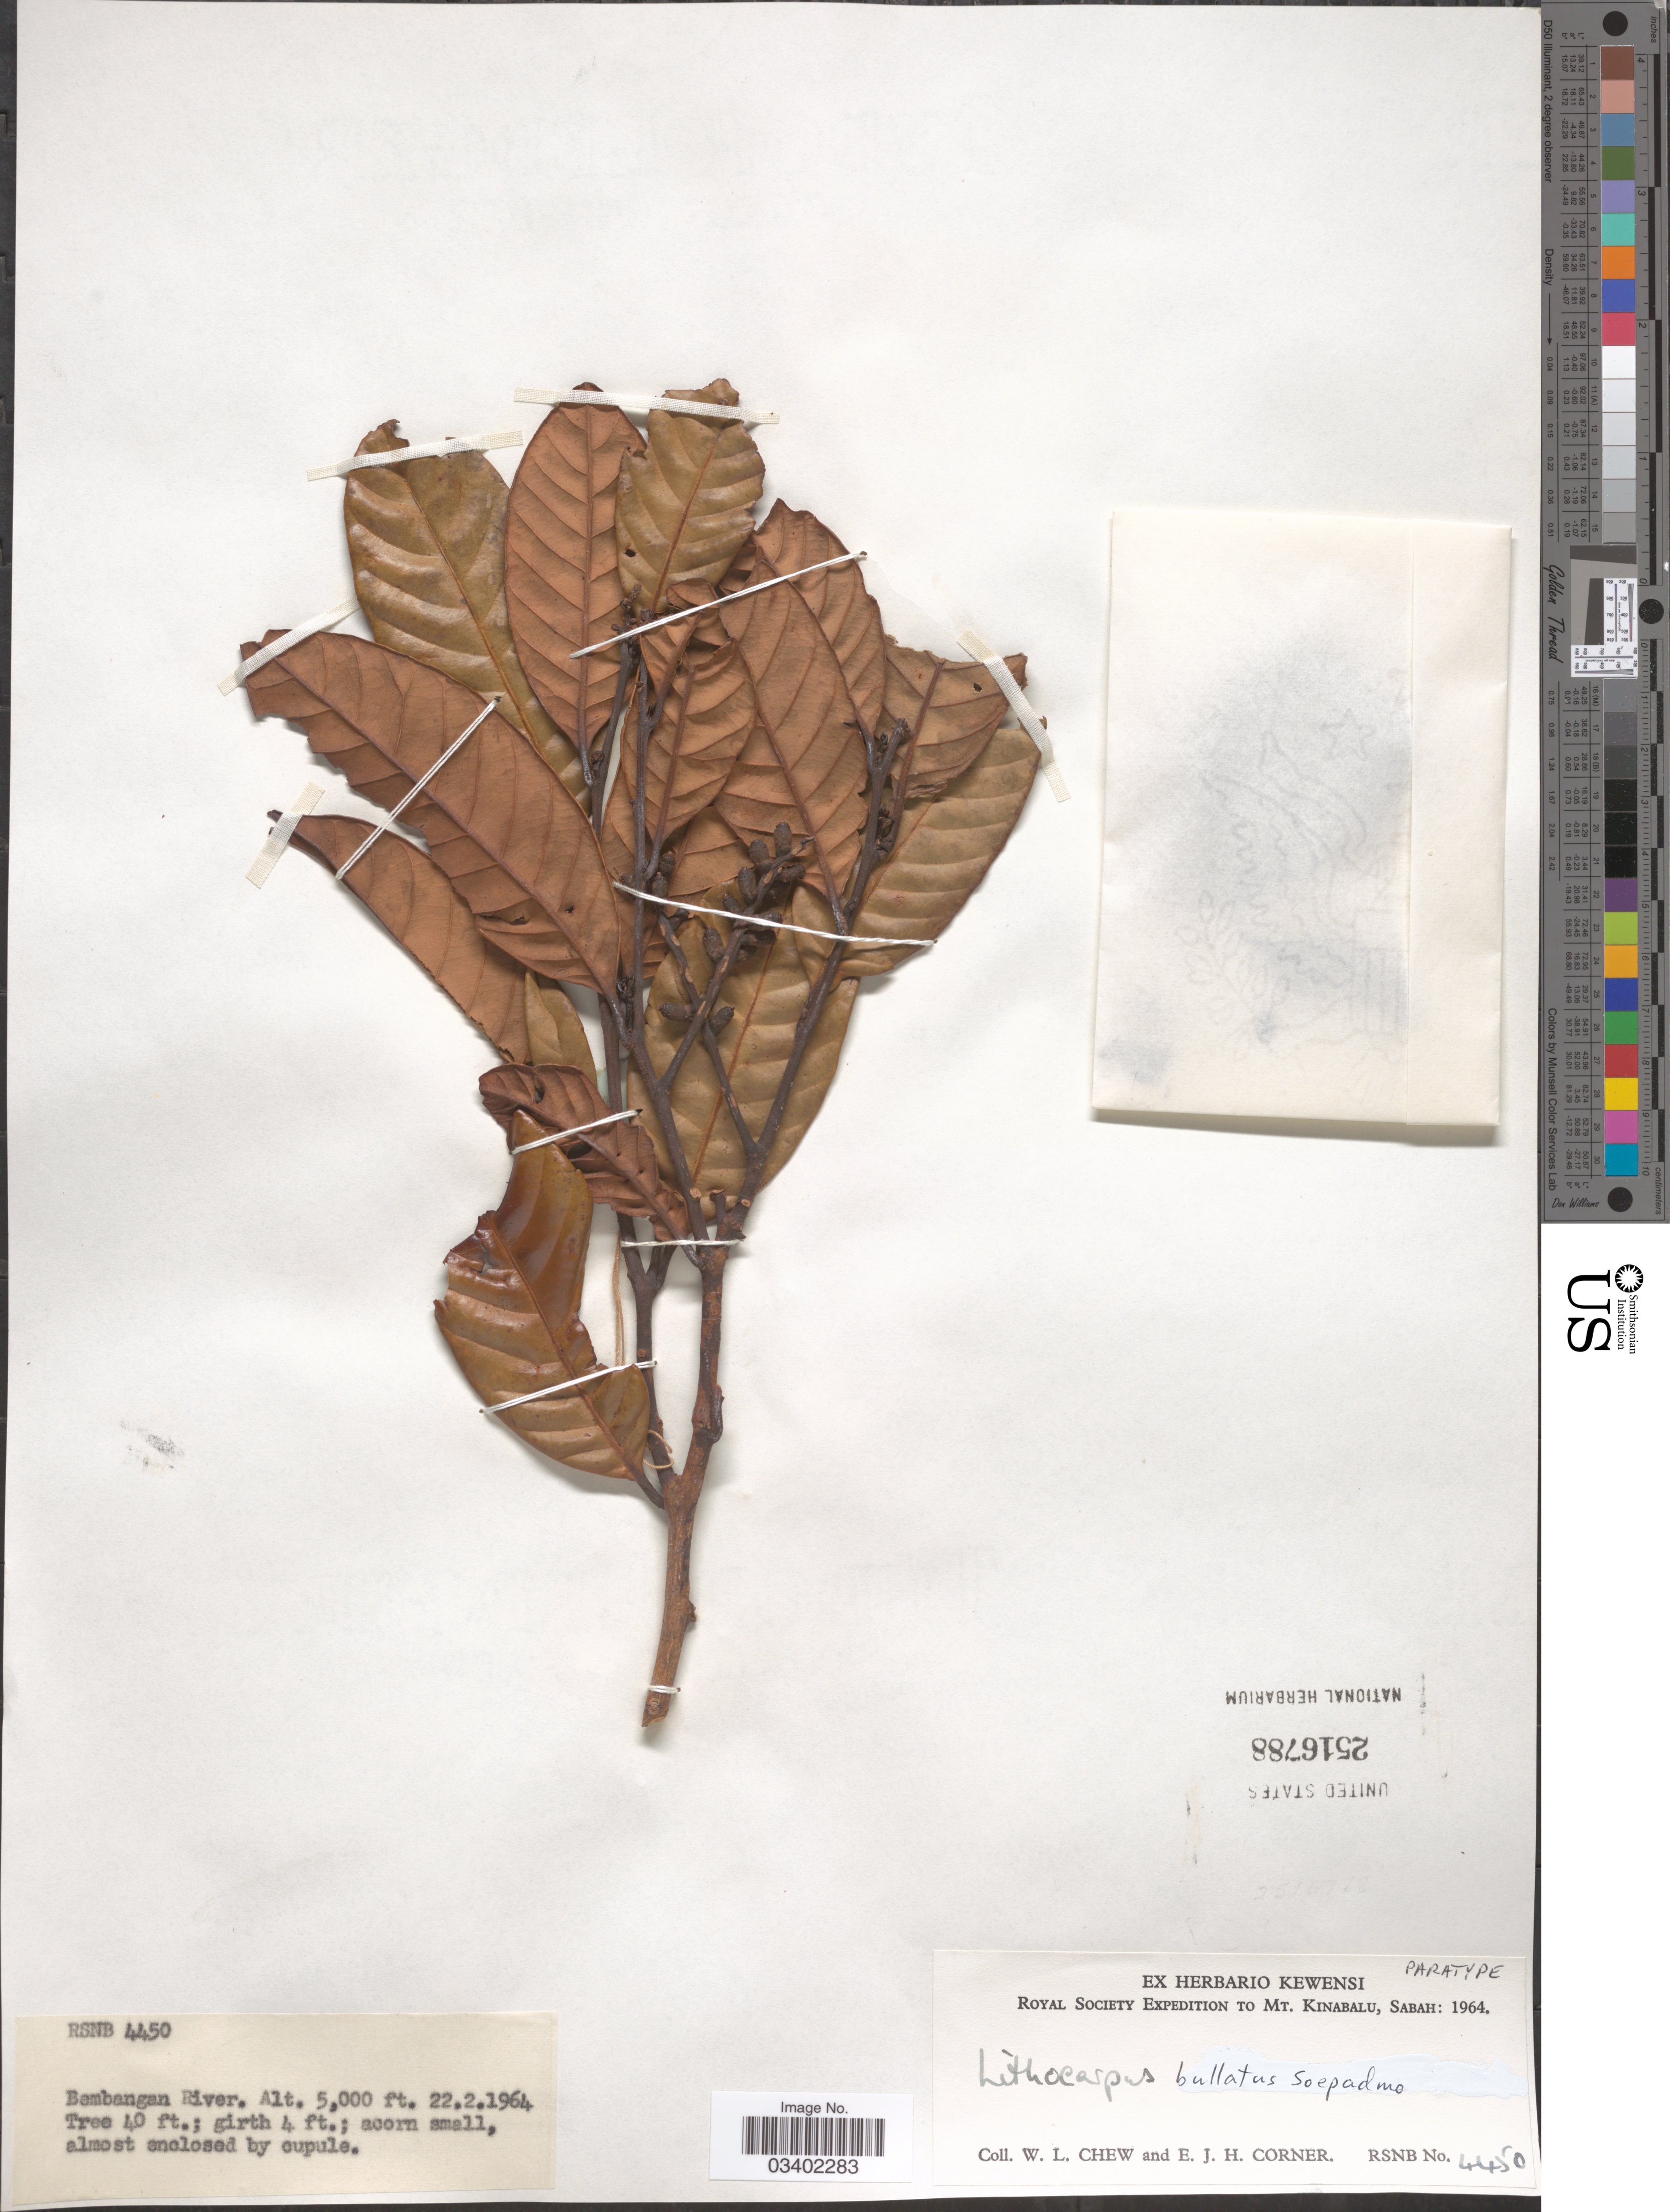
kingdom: Plantae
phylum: Tracheophyta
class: Magnoliopsida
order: Fagales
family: Fagaceae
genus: Lithocarpus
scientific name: Lithocarpus bullatus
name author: Hatus. ex Soepadmo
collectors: W. Chew & E. Corner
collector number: RSNB 4450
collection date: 1964-02-22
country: Malaysia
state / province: Sabah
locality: Mt. Kinabalu. Bambangan River.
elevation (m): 1524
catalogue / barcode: US 2516788